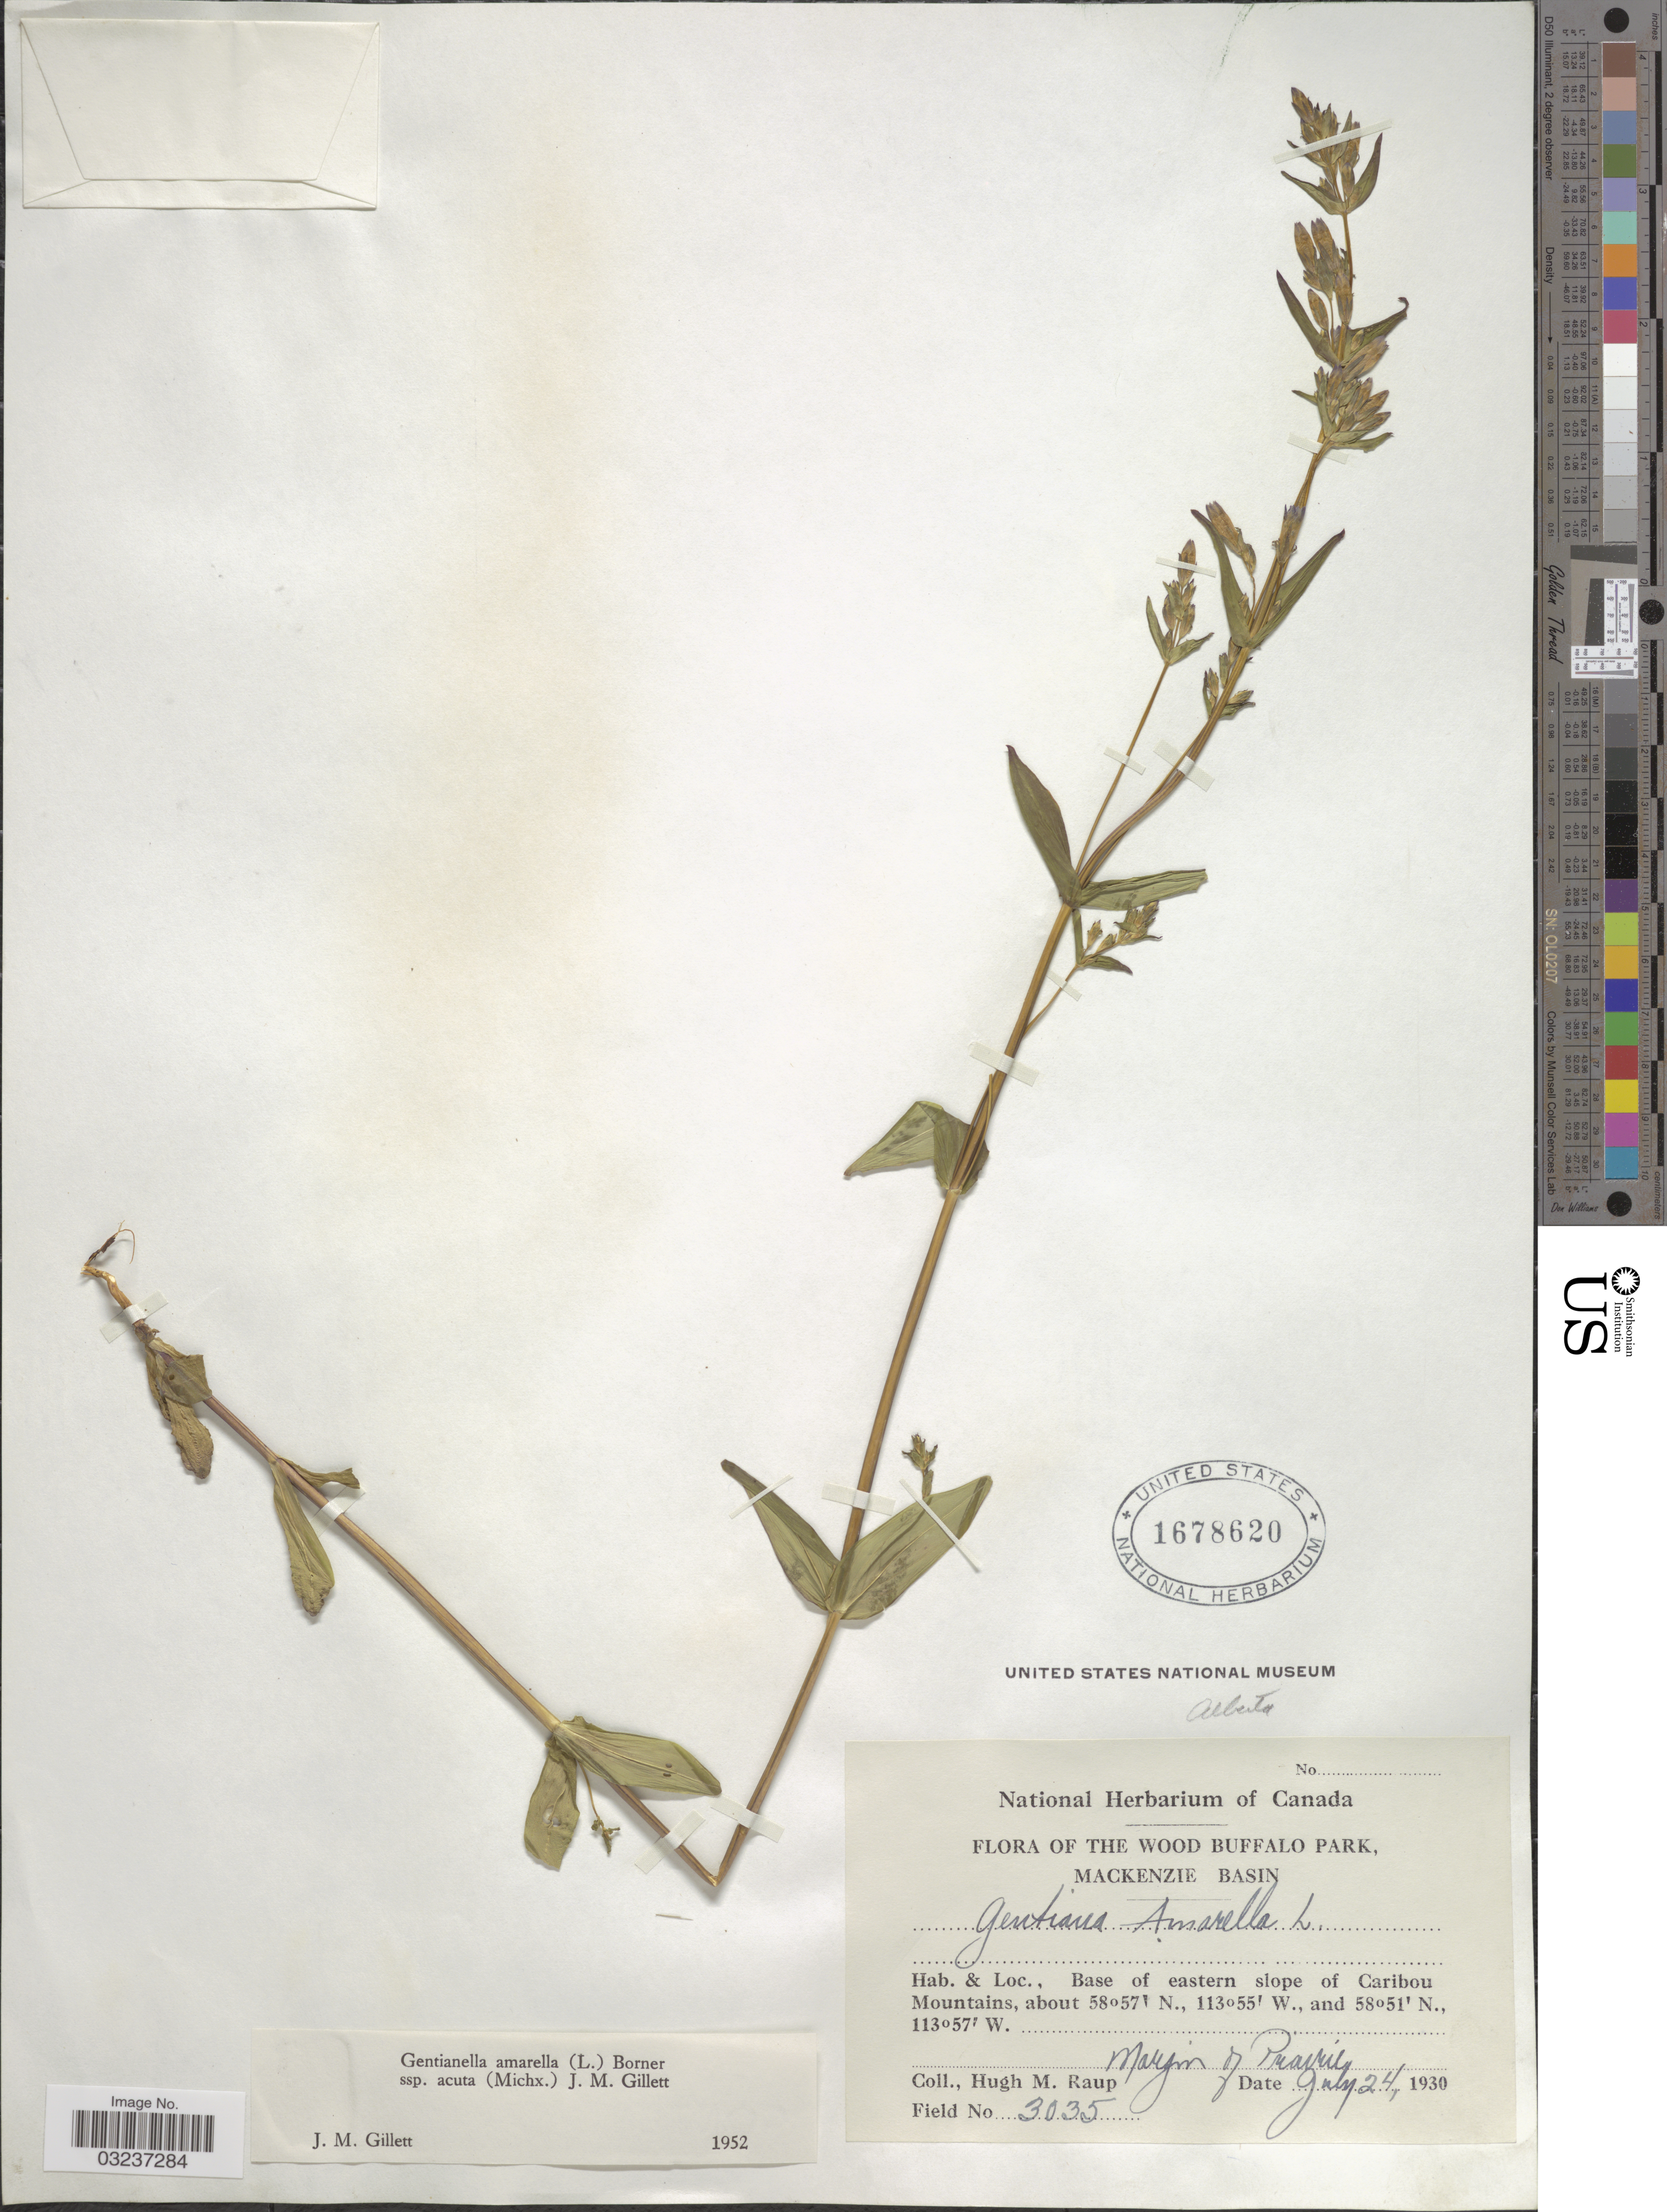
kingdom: Plantae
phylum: Tracheophyta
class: Magnoliopsida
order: Gentianales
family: Gentianaceae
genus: Gentianella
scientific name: Gentianella amarella subsp. acuta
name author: (Michx.) J.M. Gillett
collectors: H. Raup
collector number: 3035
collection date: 1930-07-24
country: Canada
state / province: Alberta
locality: The Wood Buffalo Park, Mackenzie Basin. Base of eastern slope of Caribou Mountains.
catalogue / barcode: US 1678620